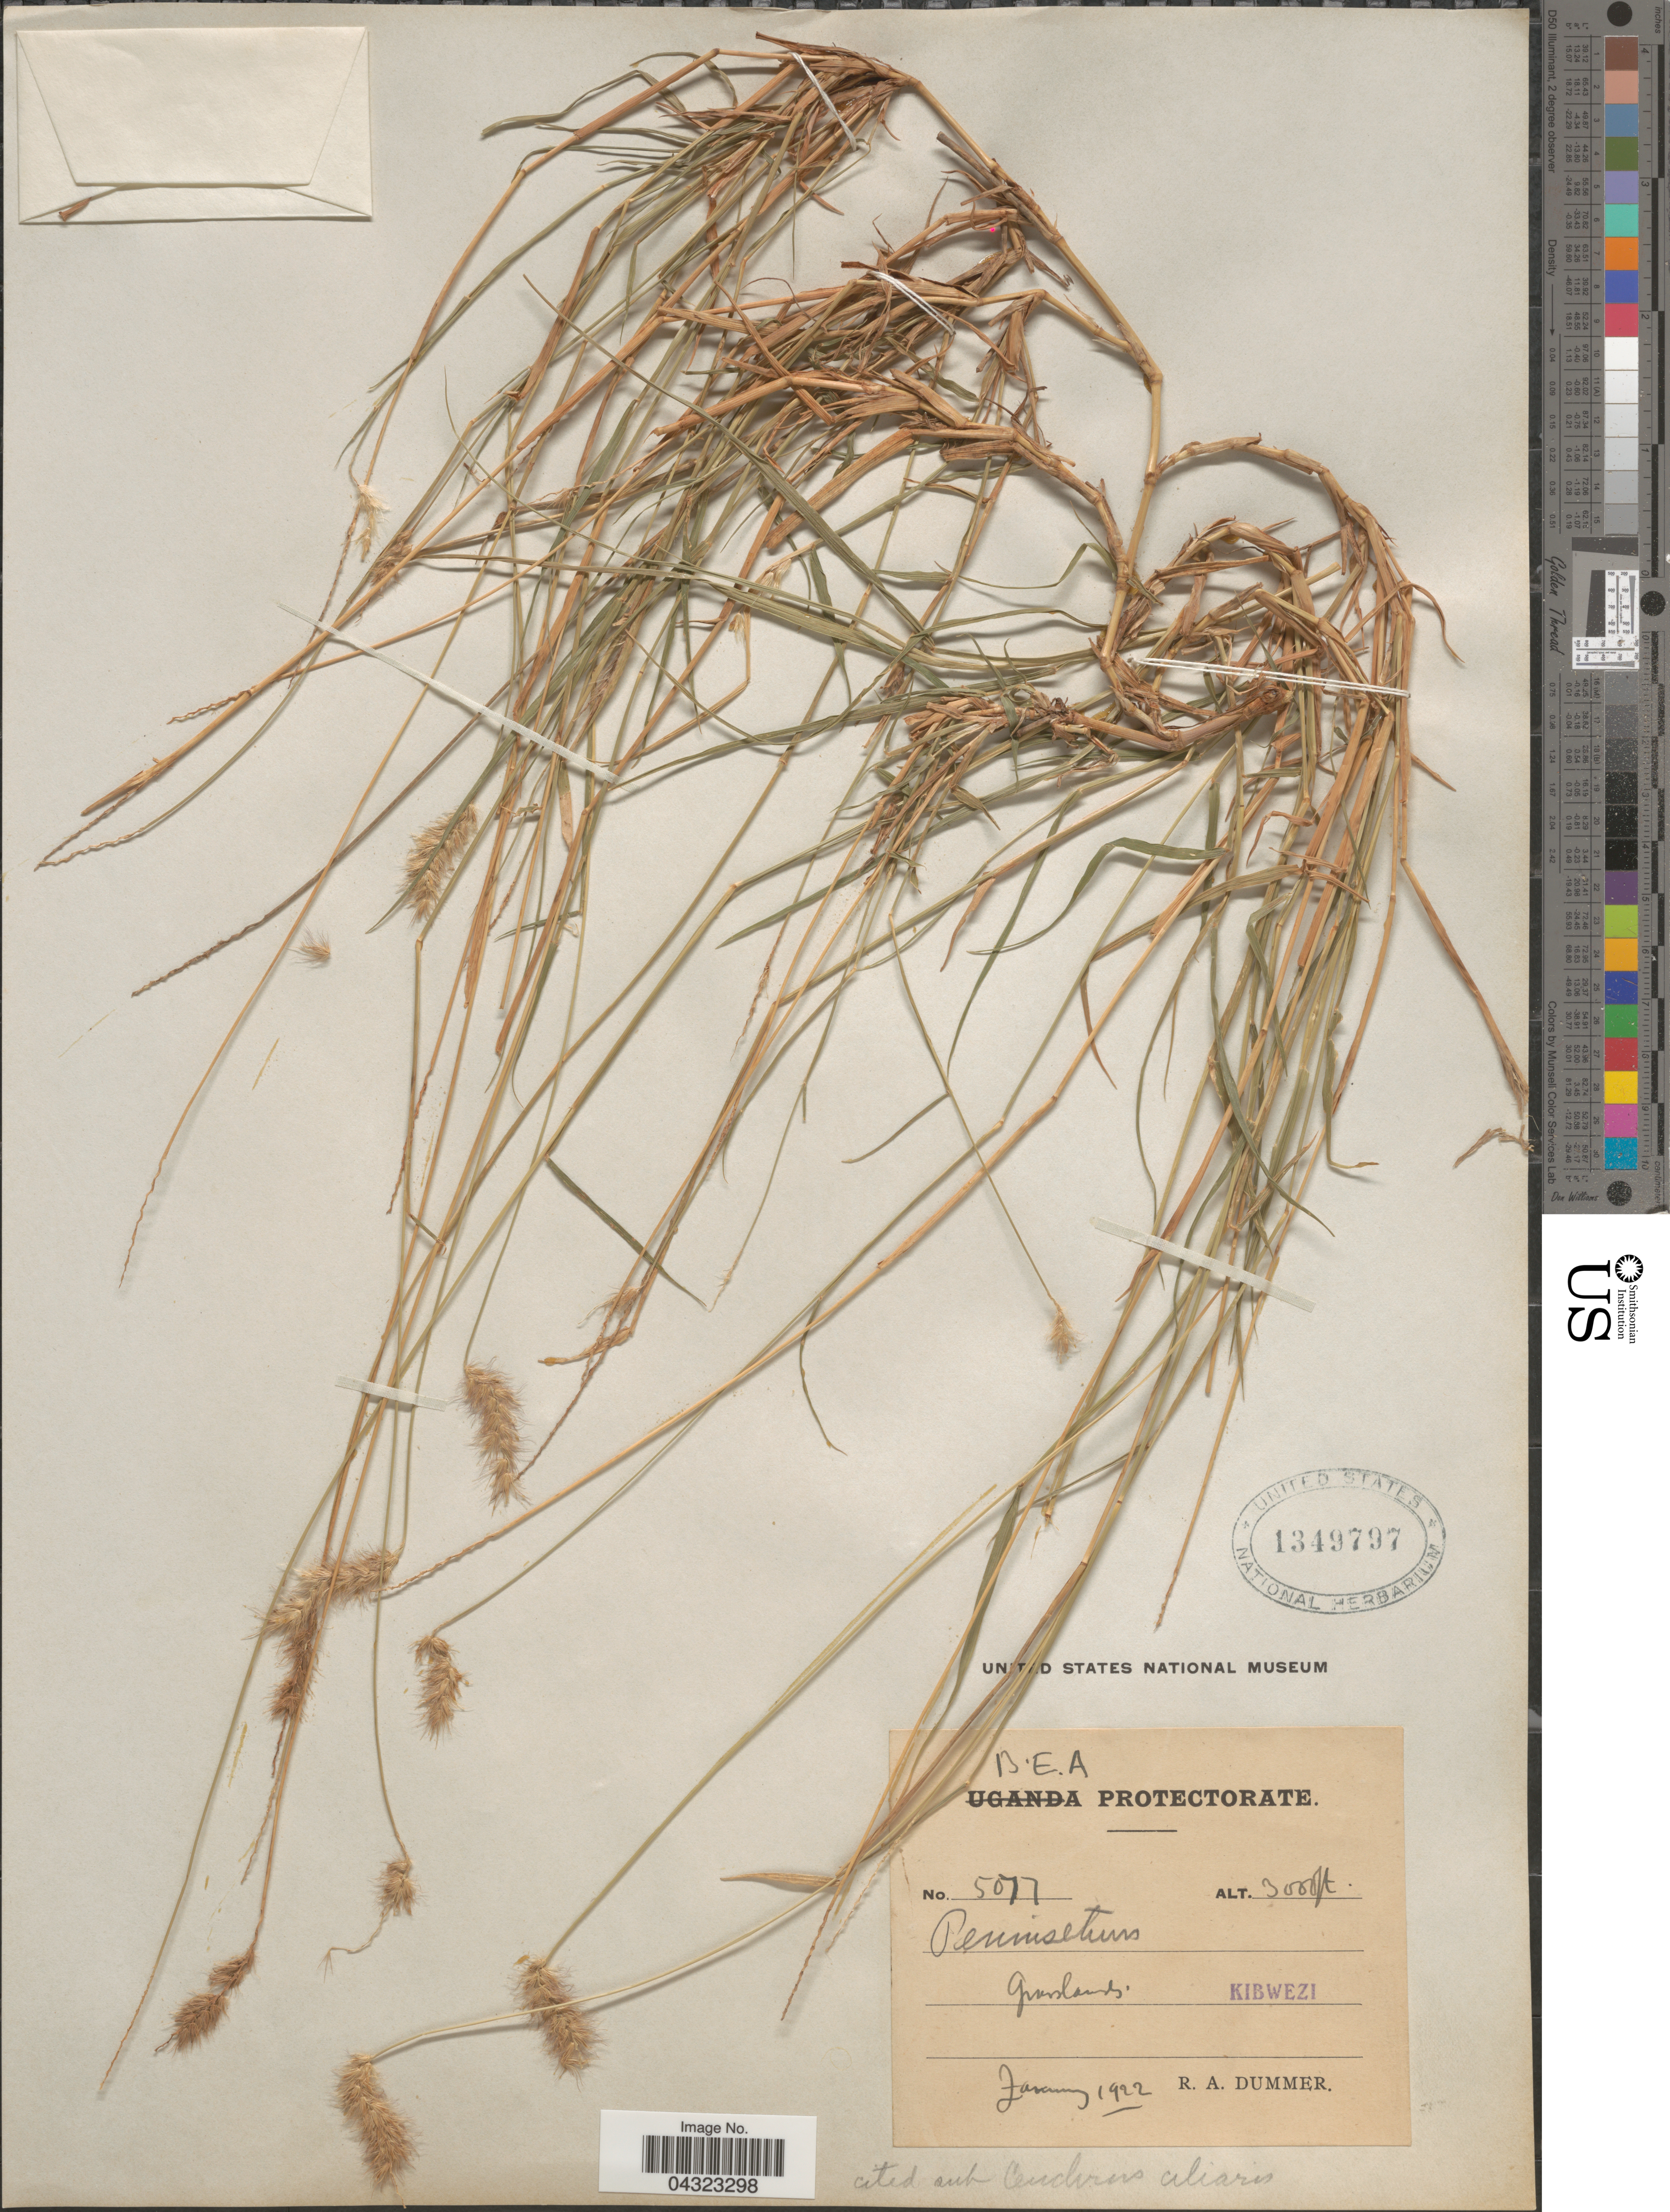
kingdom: Plantae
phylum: Tracheophyta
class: Liliopsida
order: Poales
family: Poaceae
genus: Cenchrus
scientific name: Cenchrus ciliaris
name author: L.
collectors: R. Dümmer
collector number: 5077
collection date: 1922-01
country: Kenya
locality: B.E.A. Protectorate. Grasslands. Kibwezi.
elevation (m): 914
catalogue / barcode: US 1349797